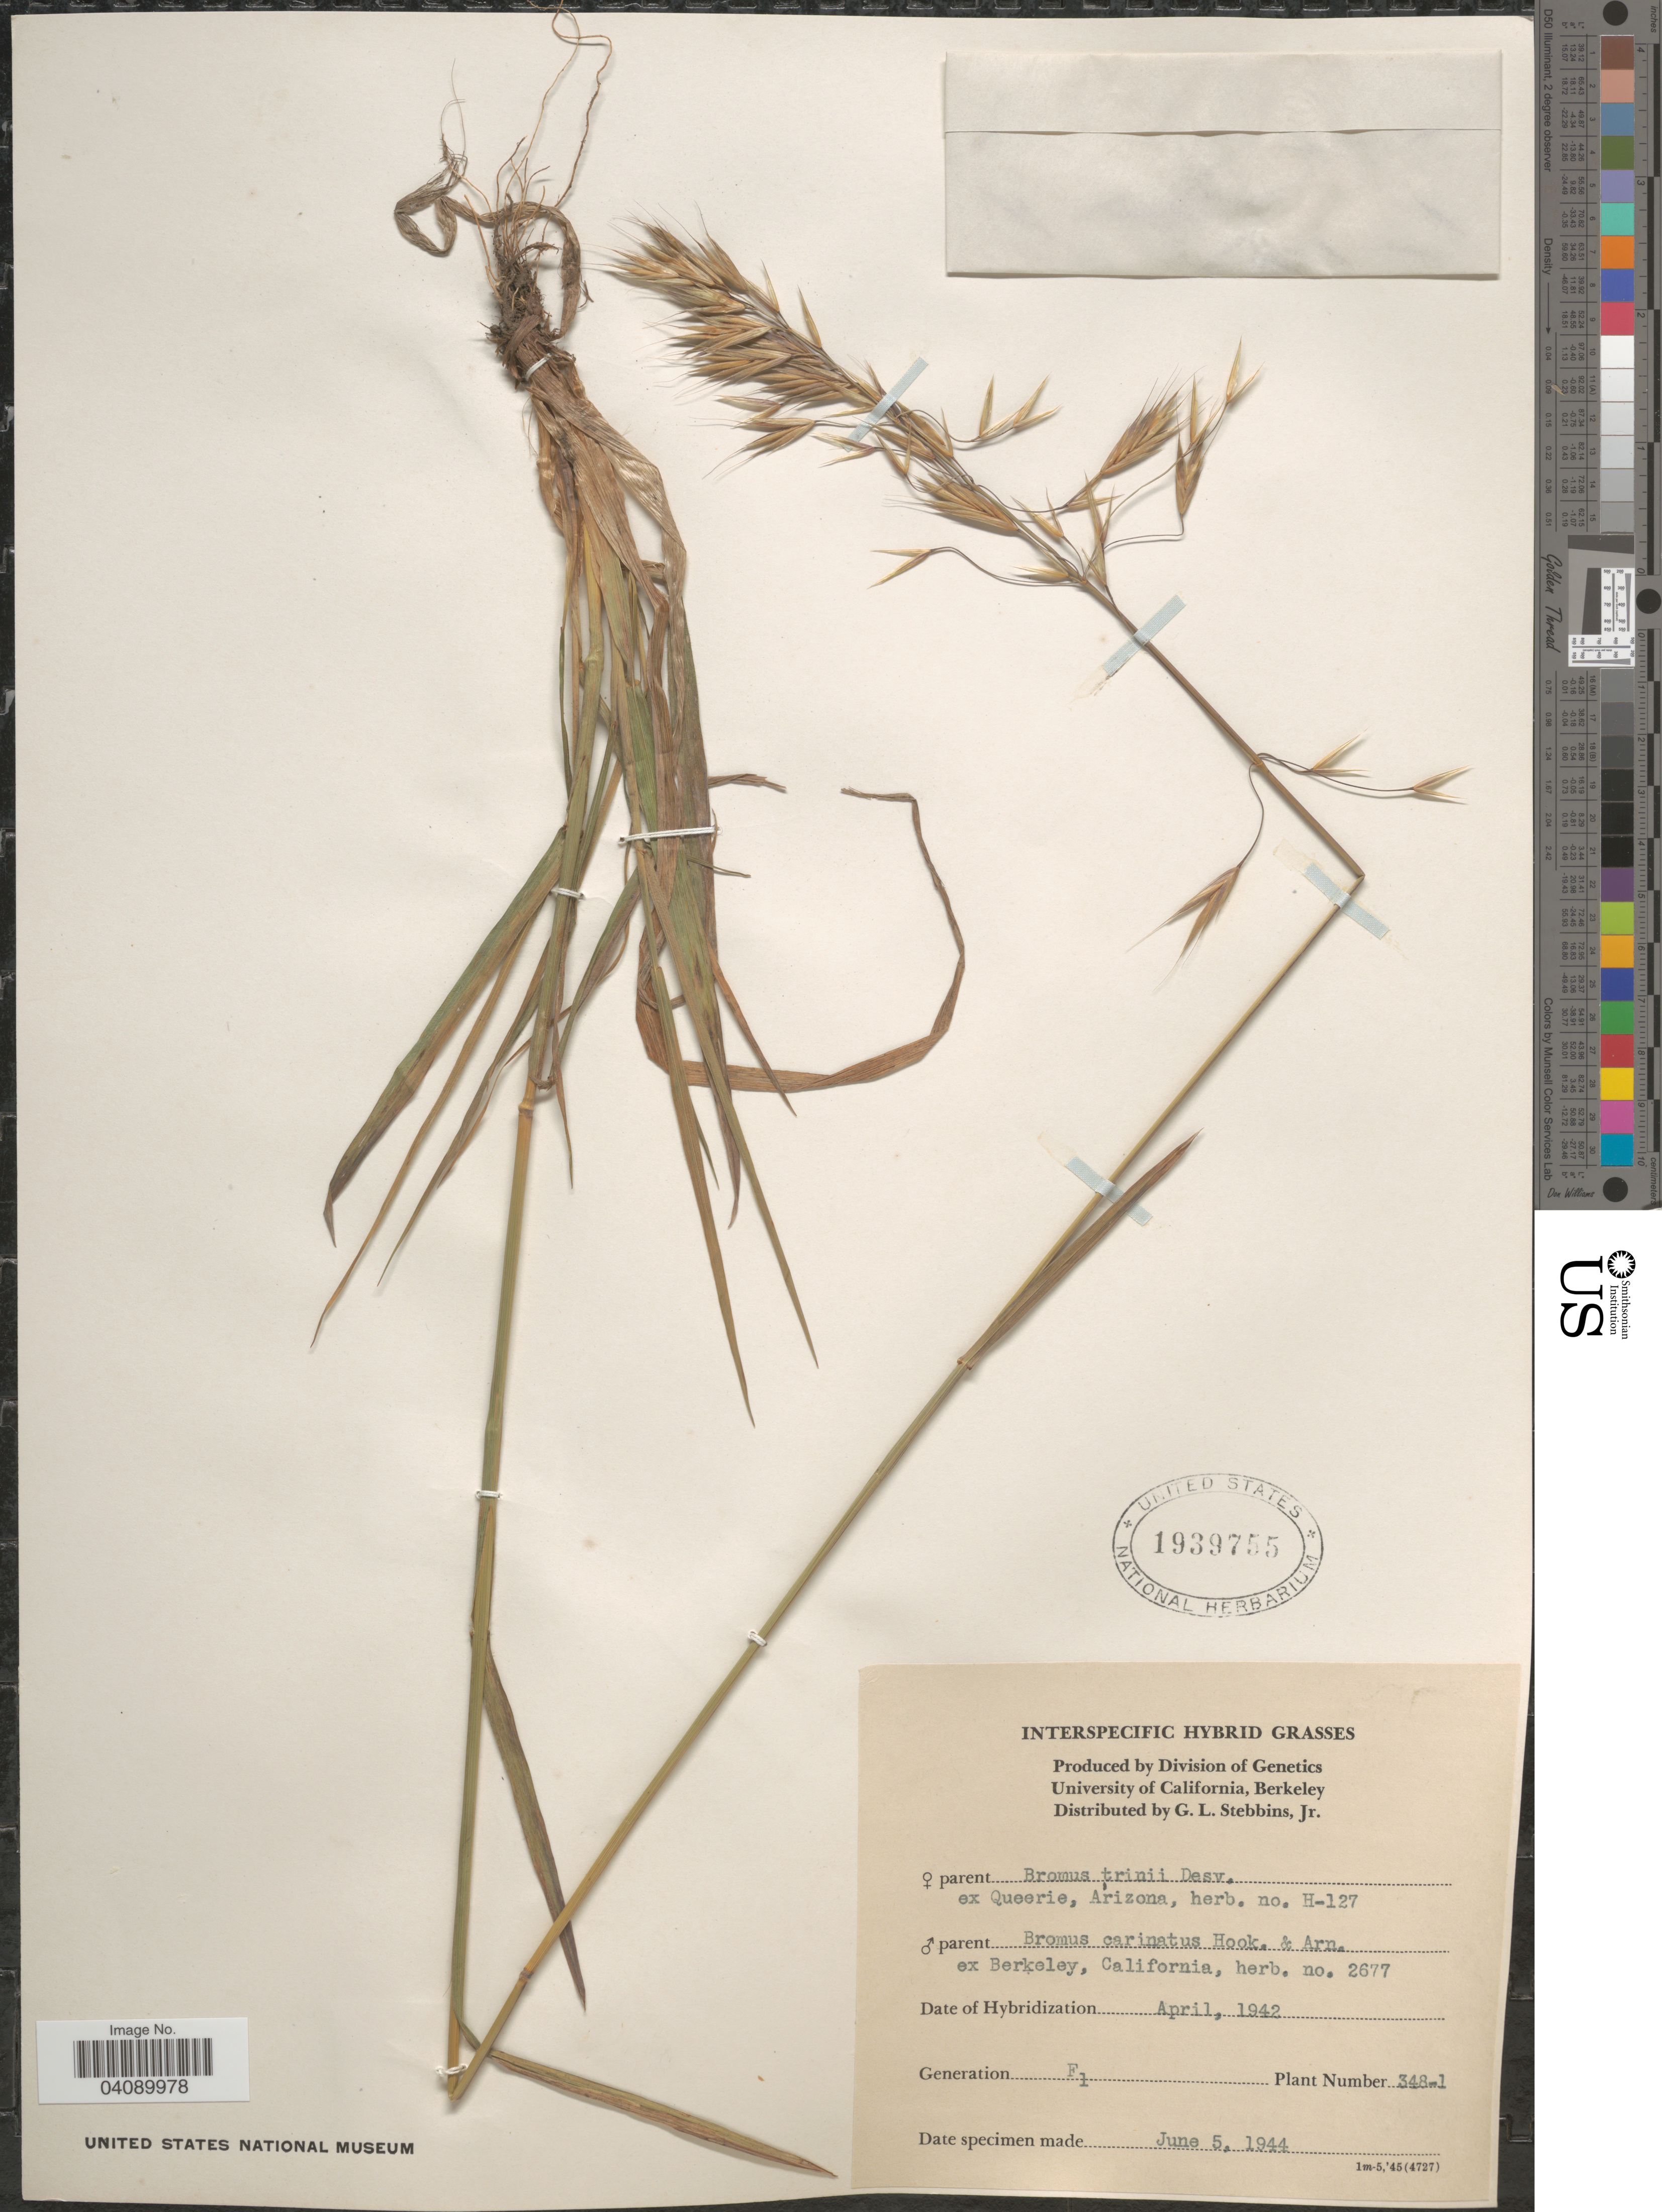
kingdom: Plantae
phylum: Tracheophyta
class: Liliopsida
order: Poales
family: Poaceae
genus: Bromus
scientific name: Bromus sp.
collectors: G. L. Stebbins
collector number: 348-1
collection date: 1944-06-05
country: United States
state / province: California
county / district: Alameda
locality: University of California, Berkeley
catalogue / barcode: US 1939755